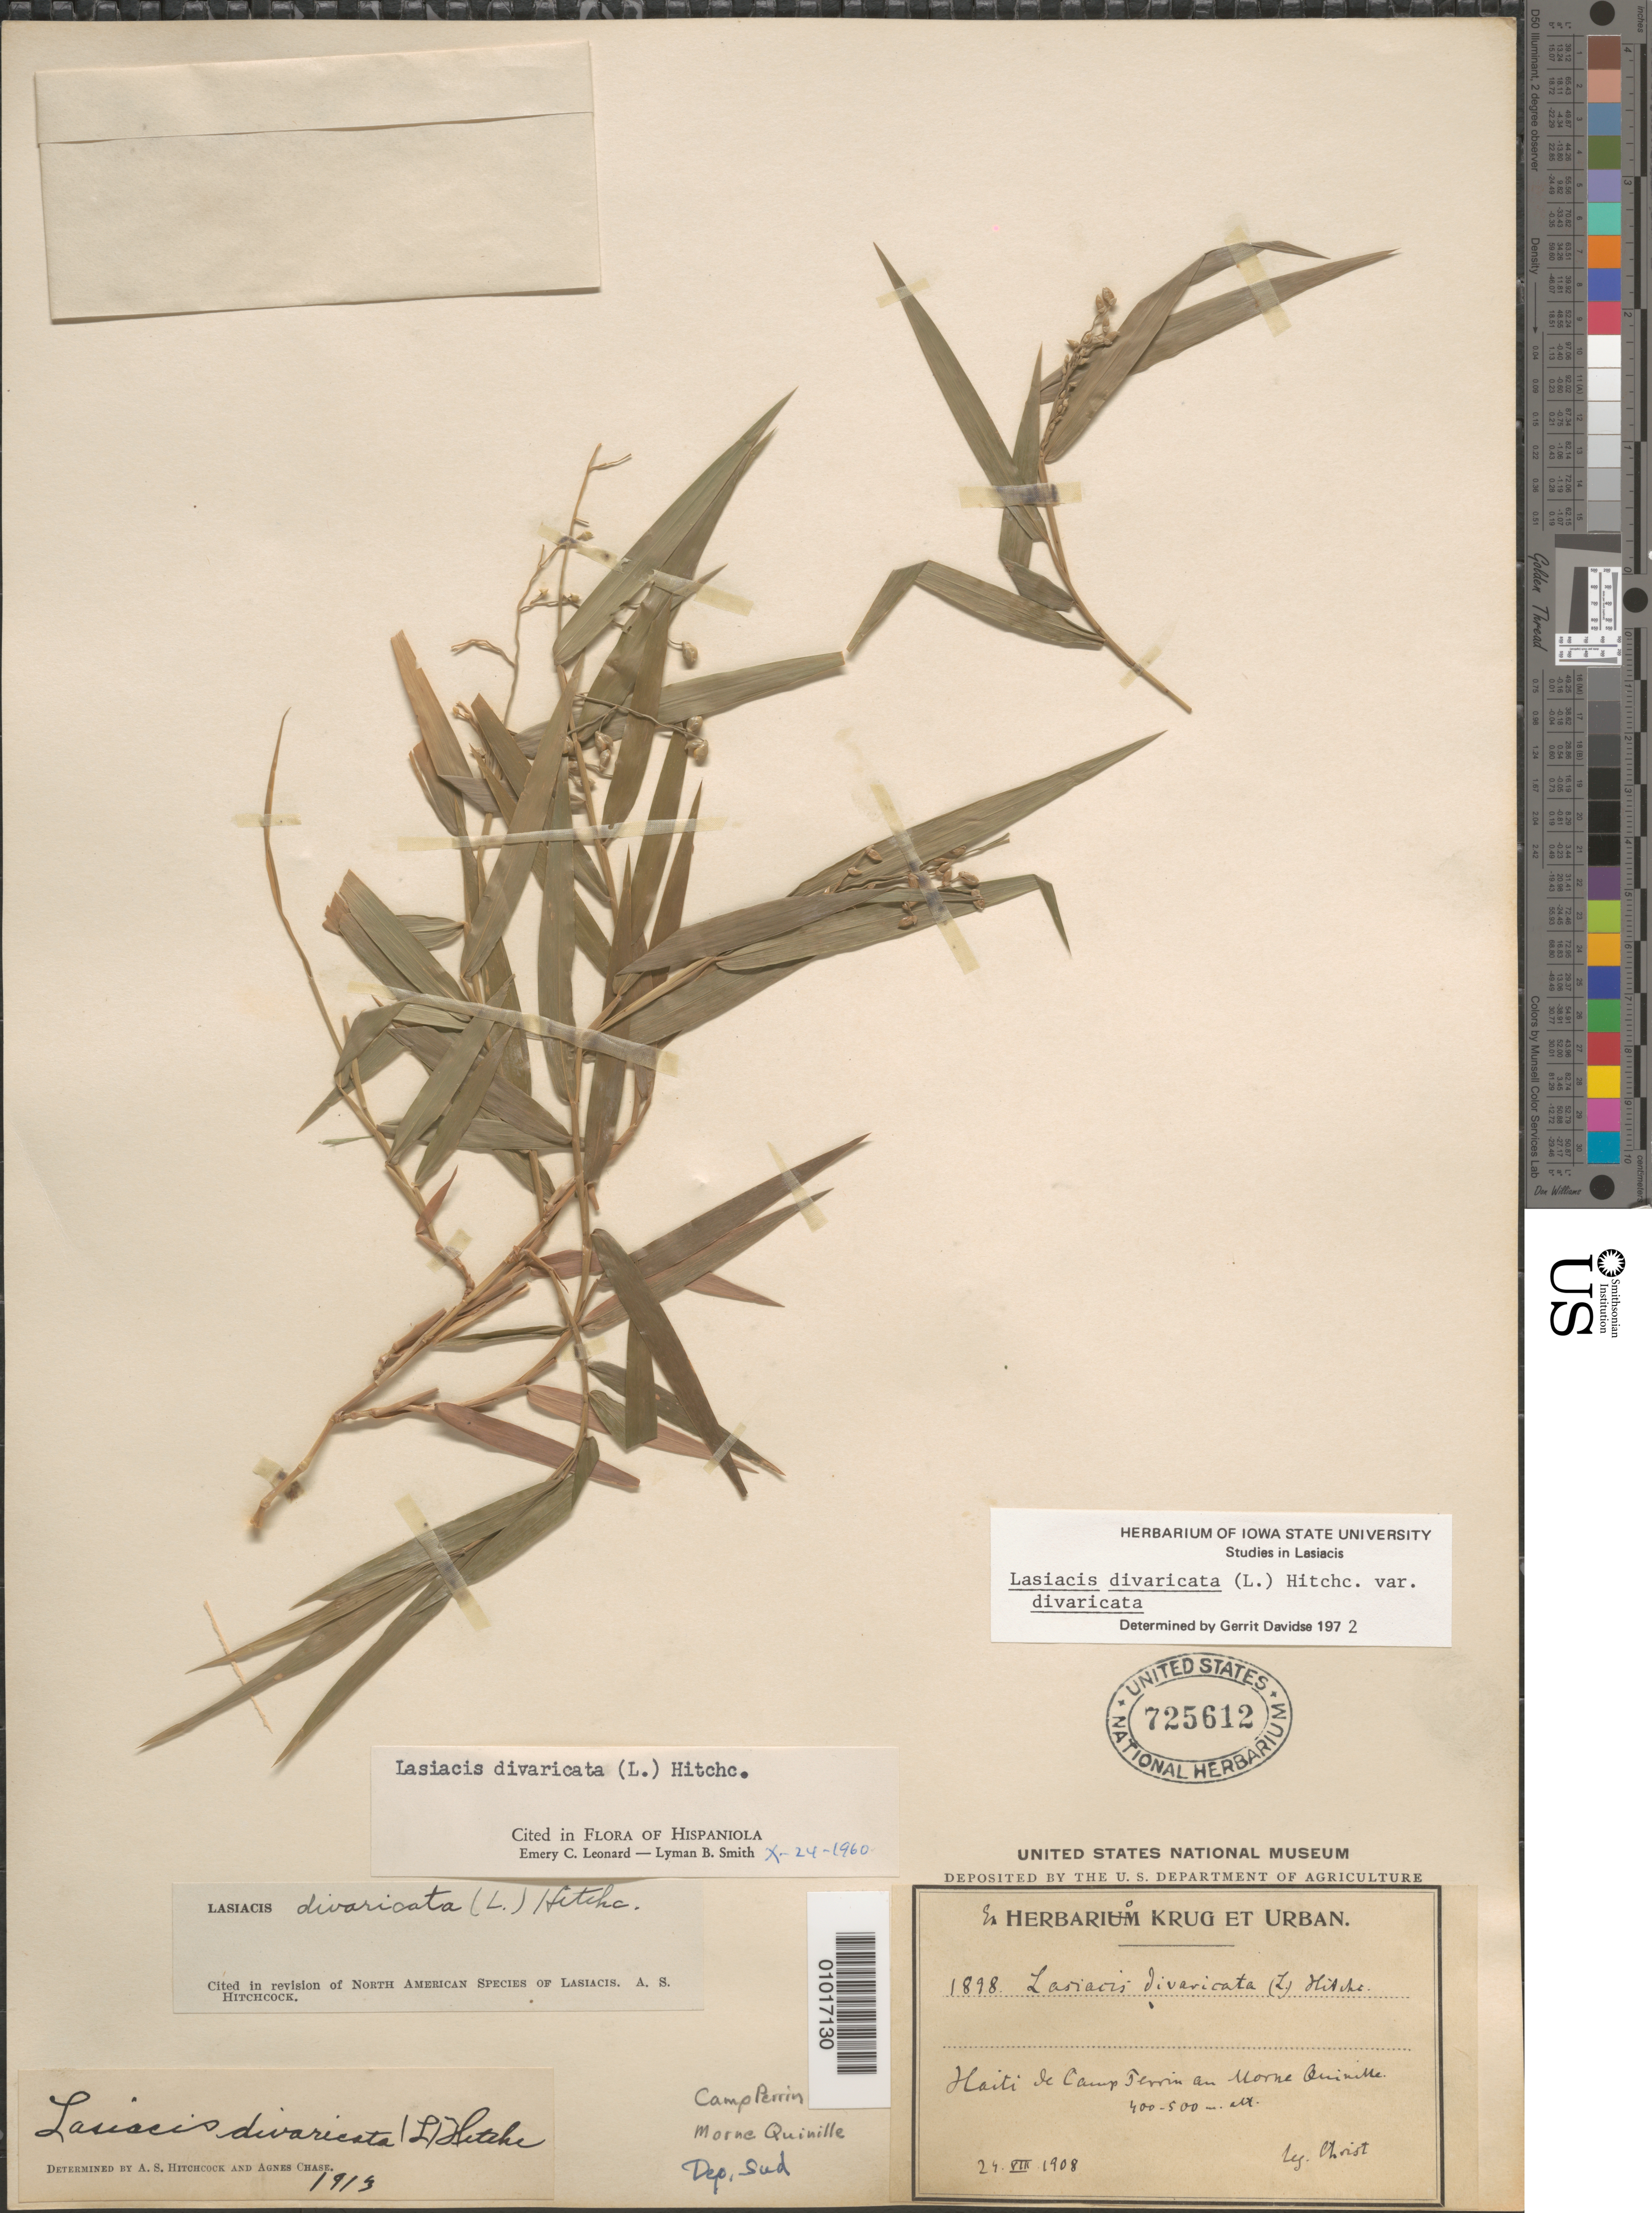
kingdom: Plantae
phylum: Tracheophyta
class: Liliopsida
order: Poales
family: Poaceae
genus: Lasiacis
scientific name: Lasiacis divaricata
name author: (L.) Hitchc.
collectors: Christ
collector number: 1898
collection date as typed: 29 Oct 1908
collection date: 1908-10-29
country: Haiti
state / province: Sud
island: Hispaniola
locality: Haiti de Camp Perrin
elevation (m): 122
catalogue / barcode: US 725612